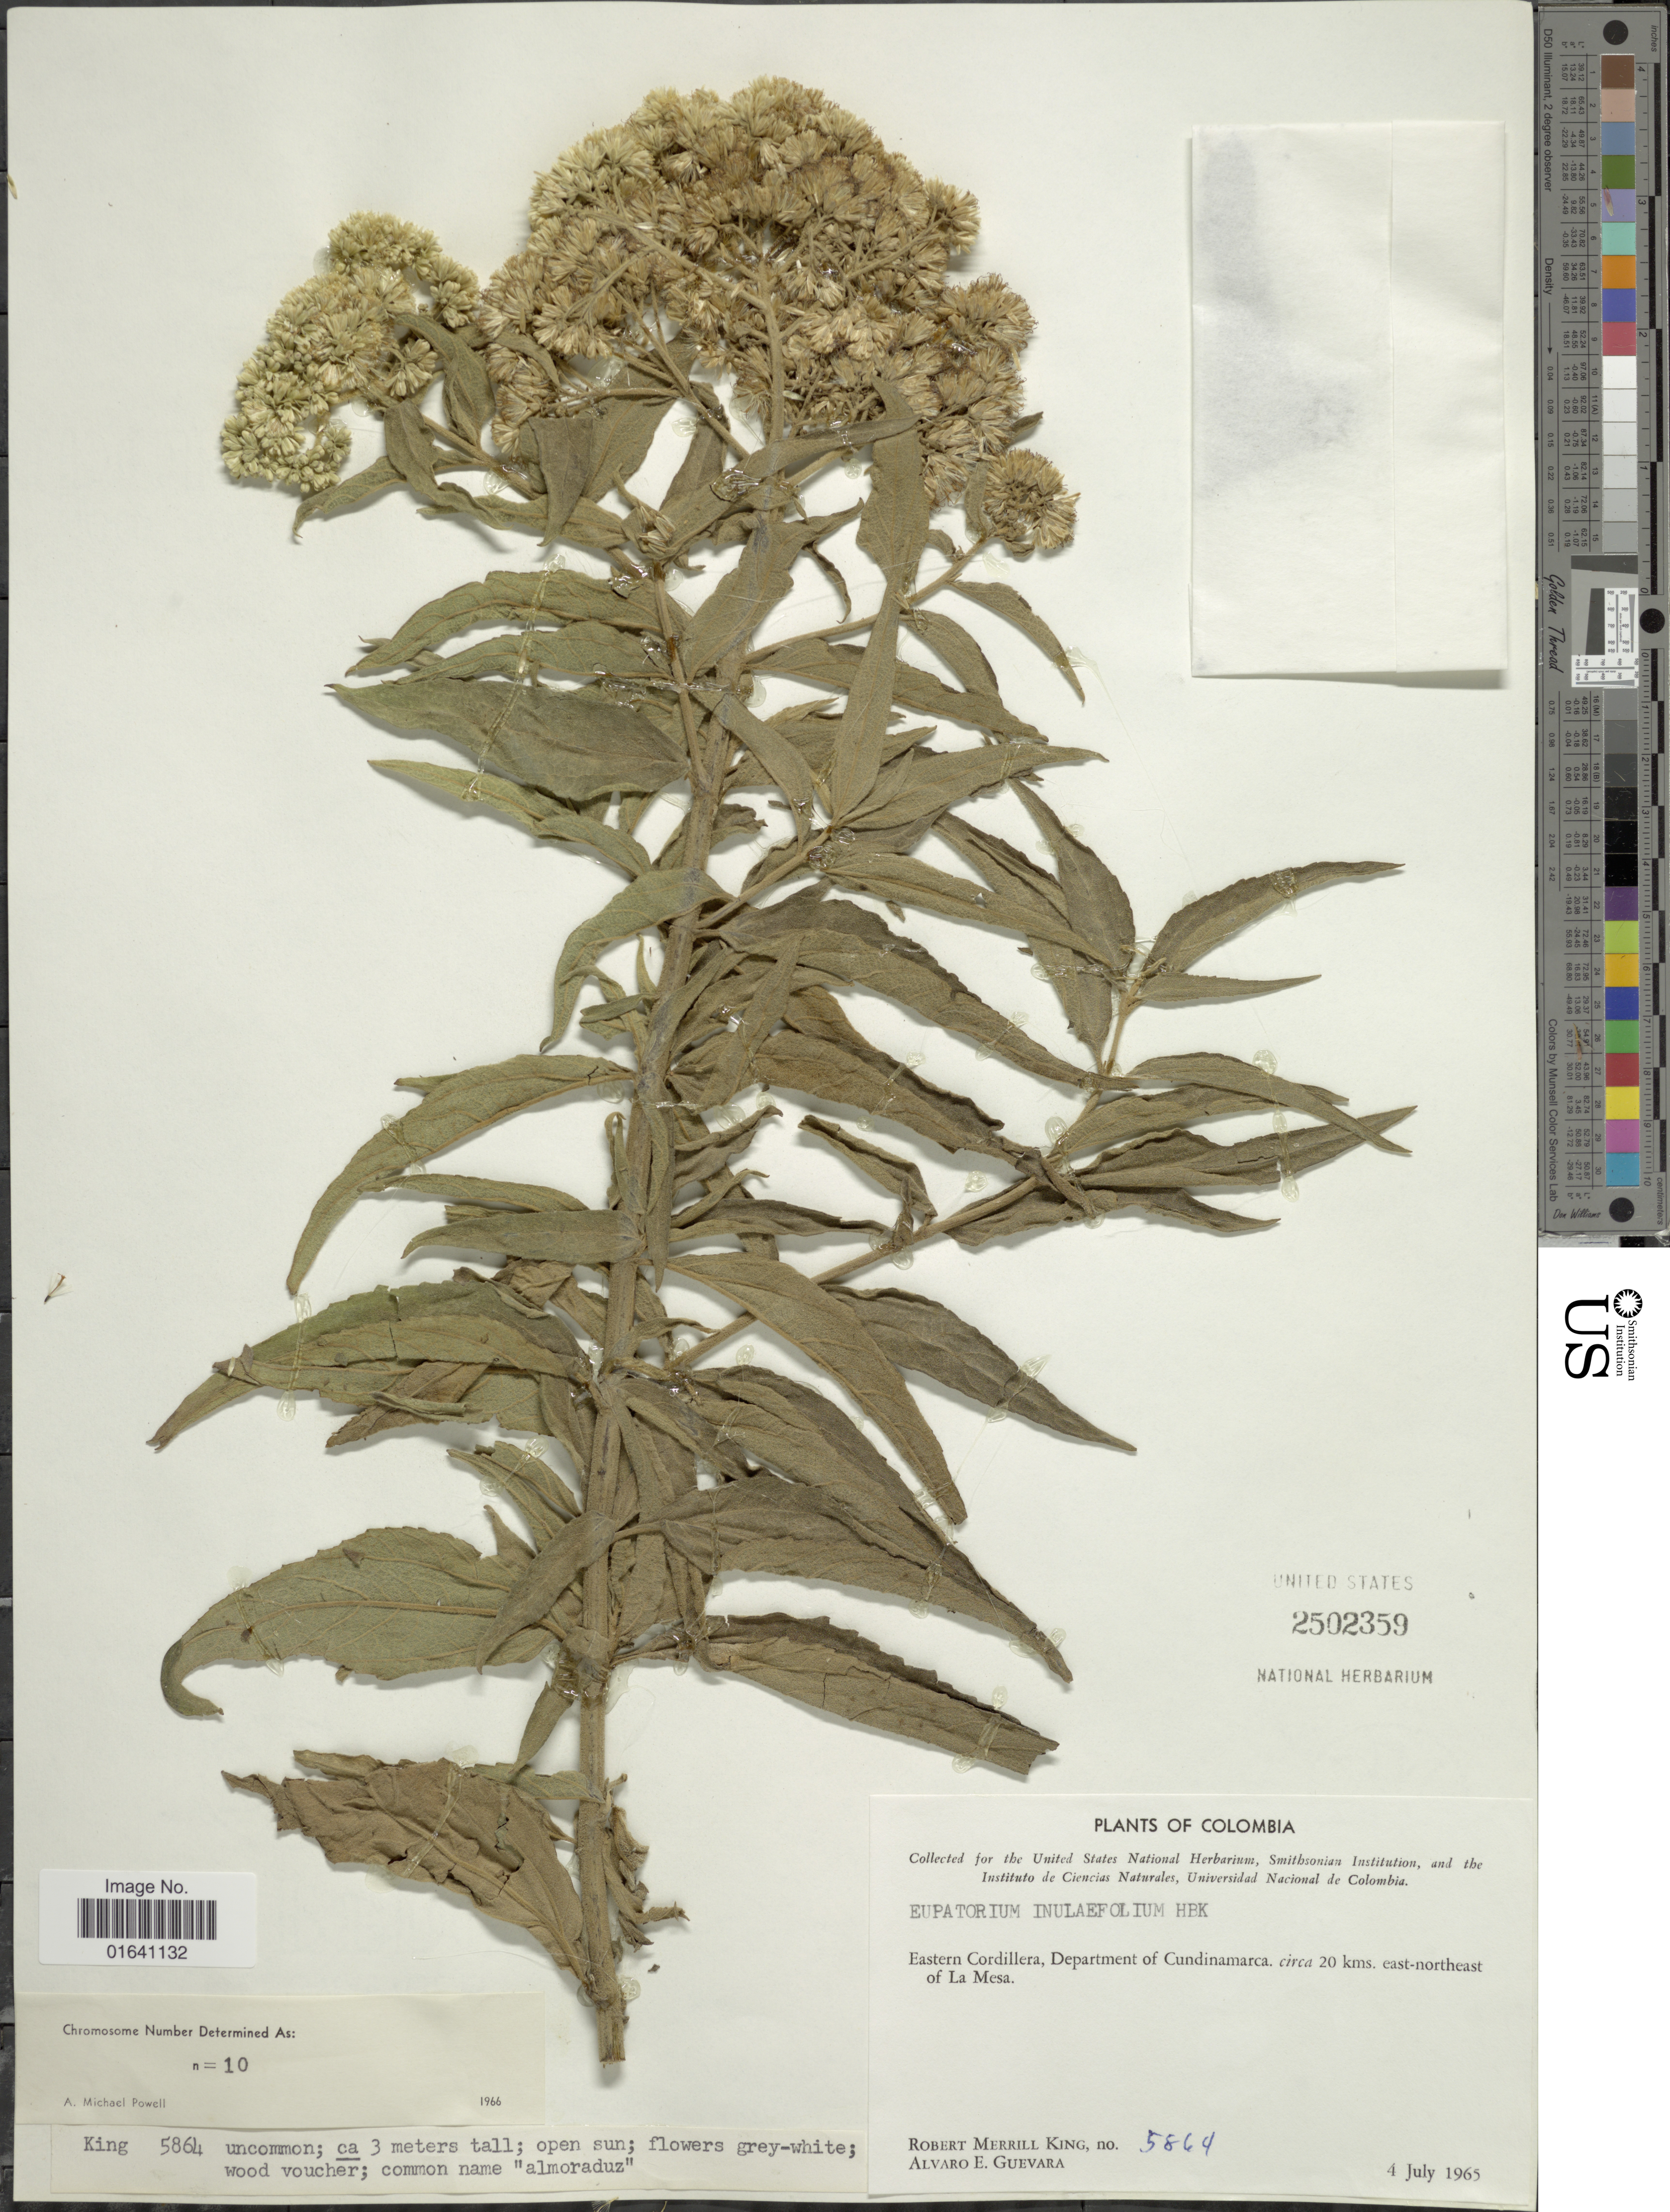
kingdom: Plantae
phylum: Tracheophyta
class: Magnoliopsida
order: Asterales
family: Asteraceae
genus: Austroeupatorium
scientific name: Austroeupatorium inulaefolium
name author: (Kunth) R.M. King & H. Rob.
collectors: R. M. King & A. E. Guevara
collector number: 5864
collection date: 1965-07-04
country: Colombia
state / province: Cundinamarca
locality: Eastern Cordillera, Department of Cundinamarca, circa 20 kms east-northeast of La Mesa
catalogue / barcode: US 2502359